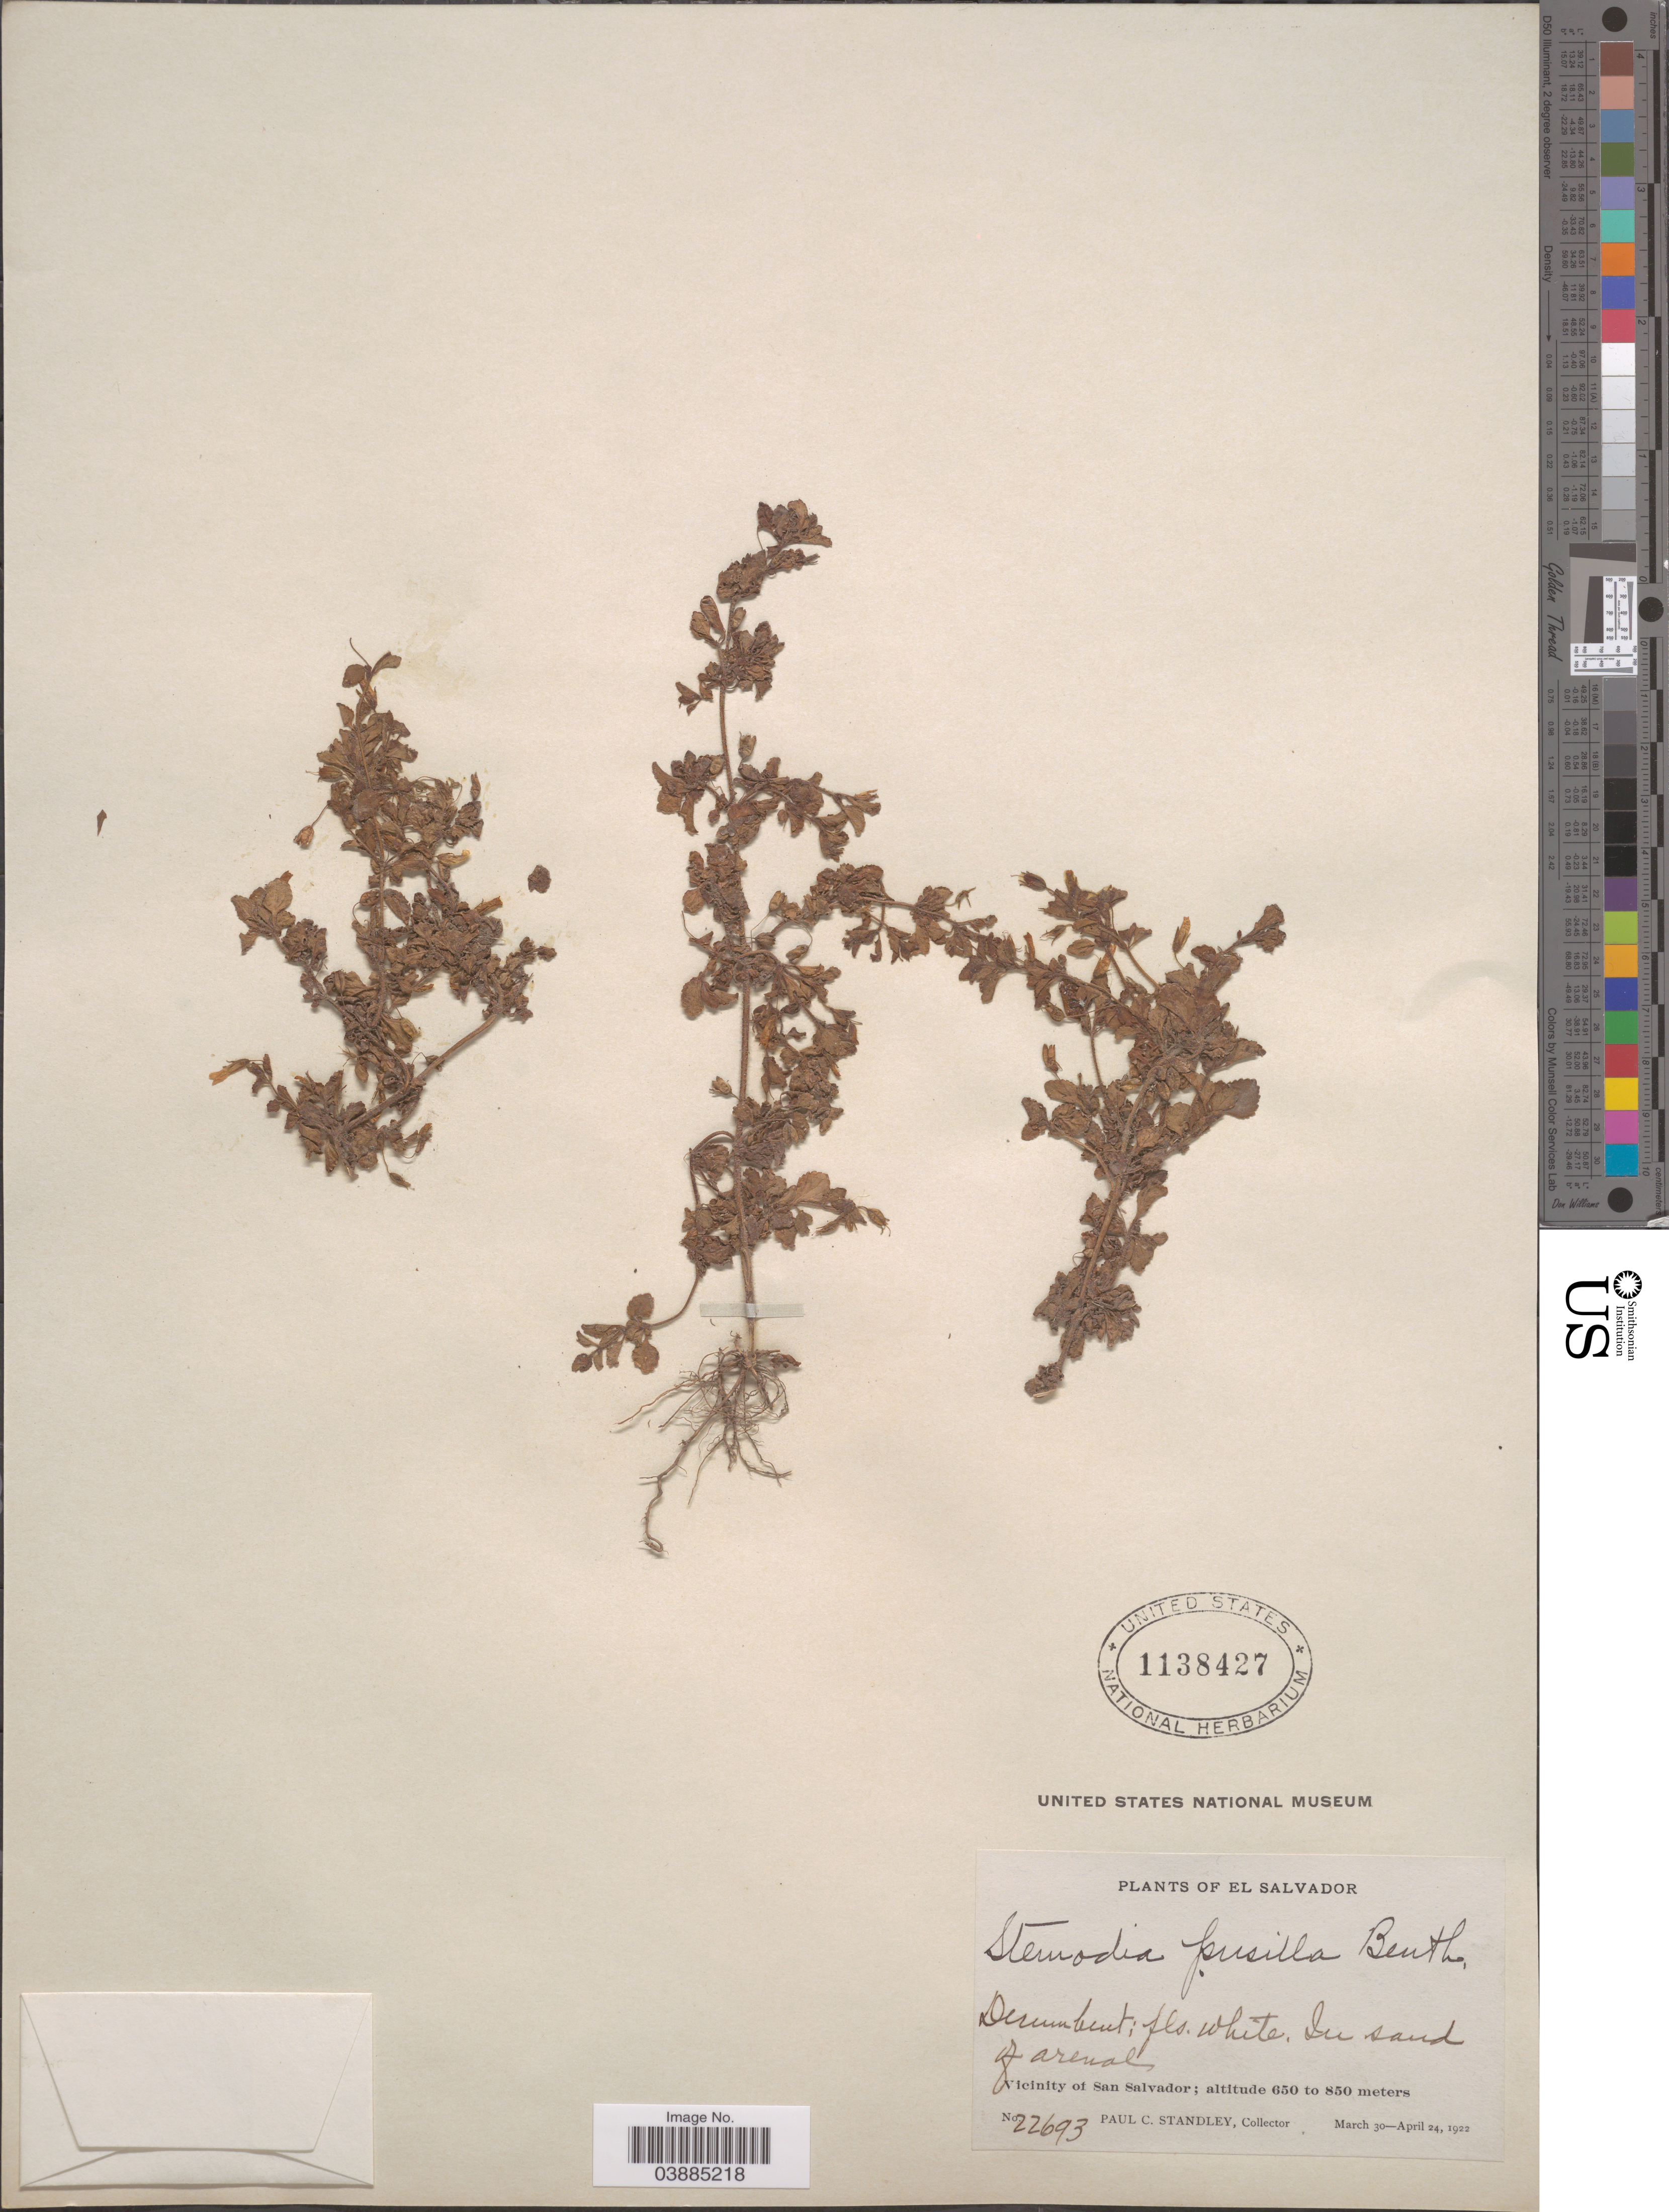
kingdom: Plantae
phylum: Tracheophyta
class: Magnoliopsida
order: Lamiales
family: Plantaginaceae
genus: Stemodia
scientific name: Stemodia pusilla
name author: Benth.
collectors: P. C. Standley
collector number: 22693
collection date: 1922-03-30/1922-04-24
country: El Salvador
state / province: San Salvador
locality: Vicinity of San Salvador.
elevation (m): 650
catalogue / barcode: US 1138427